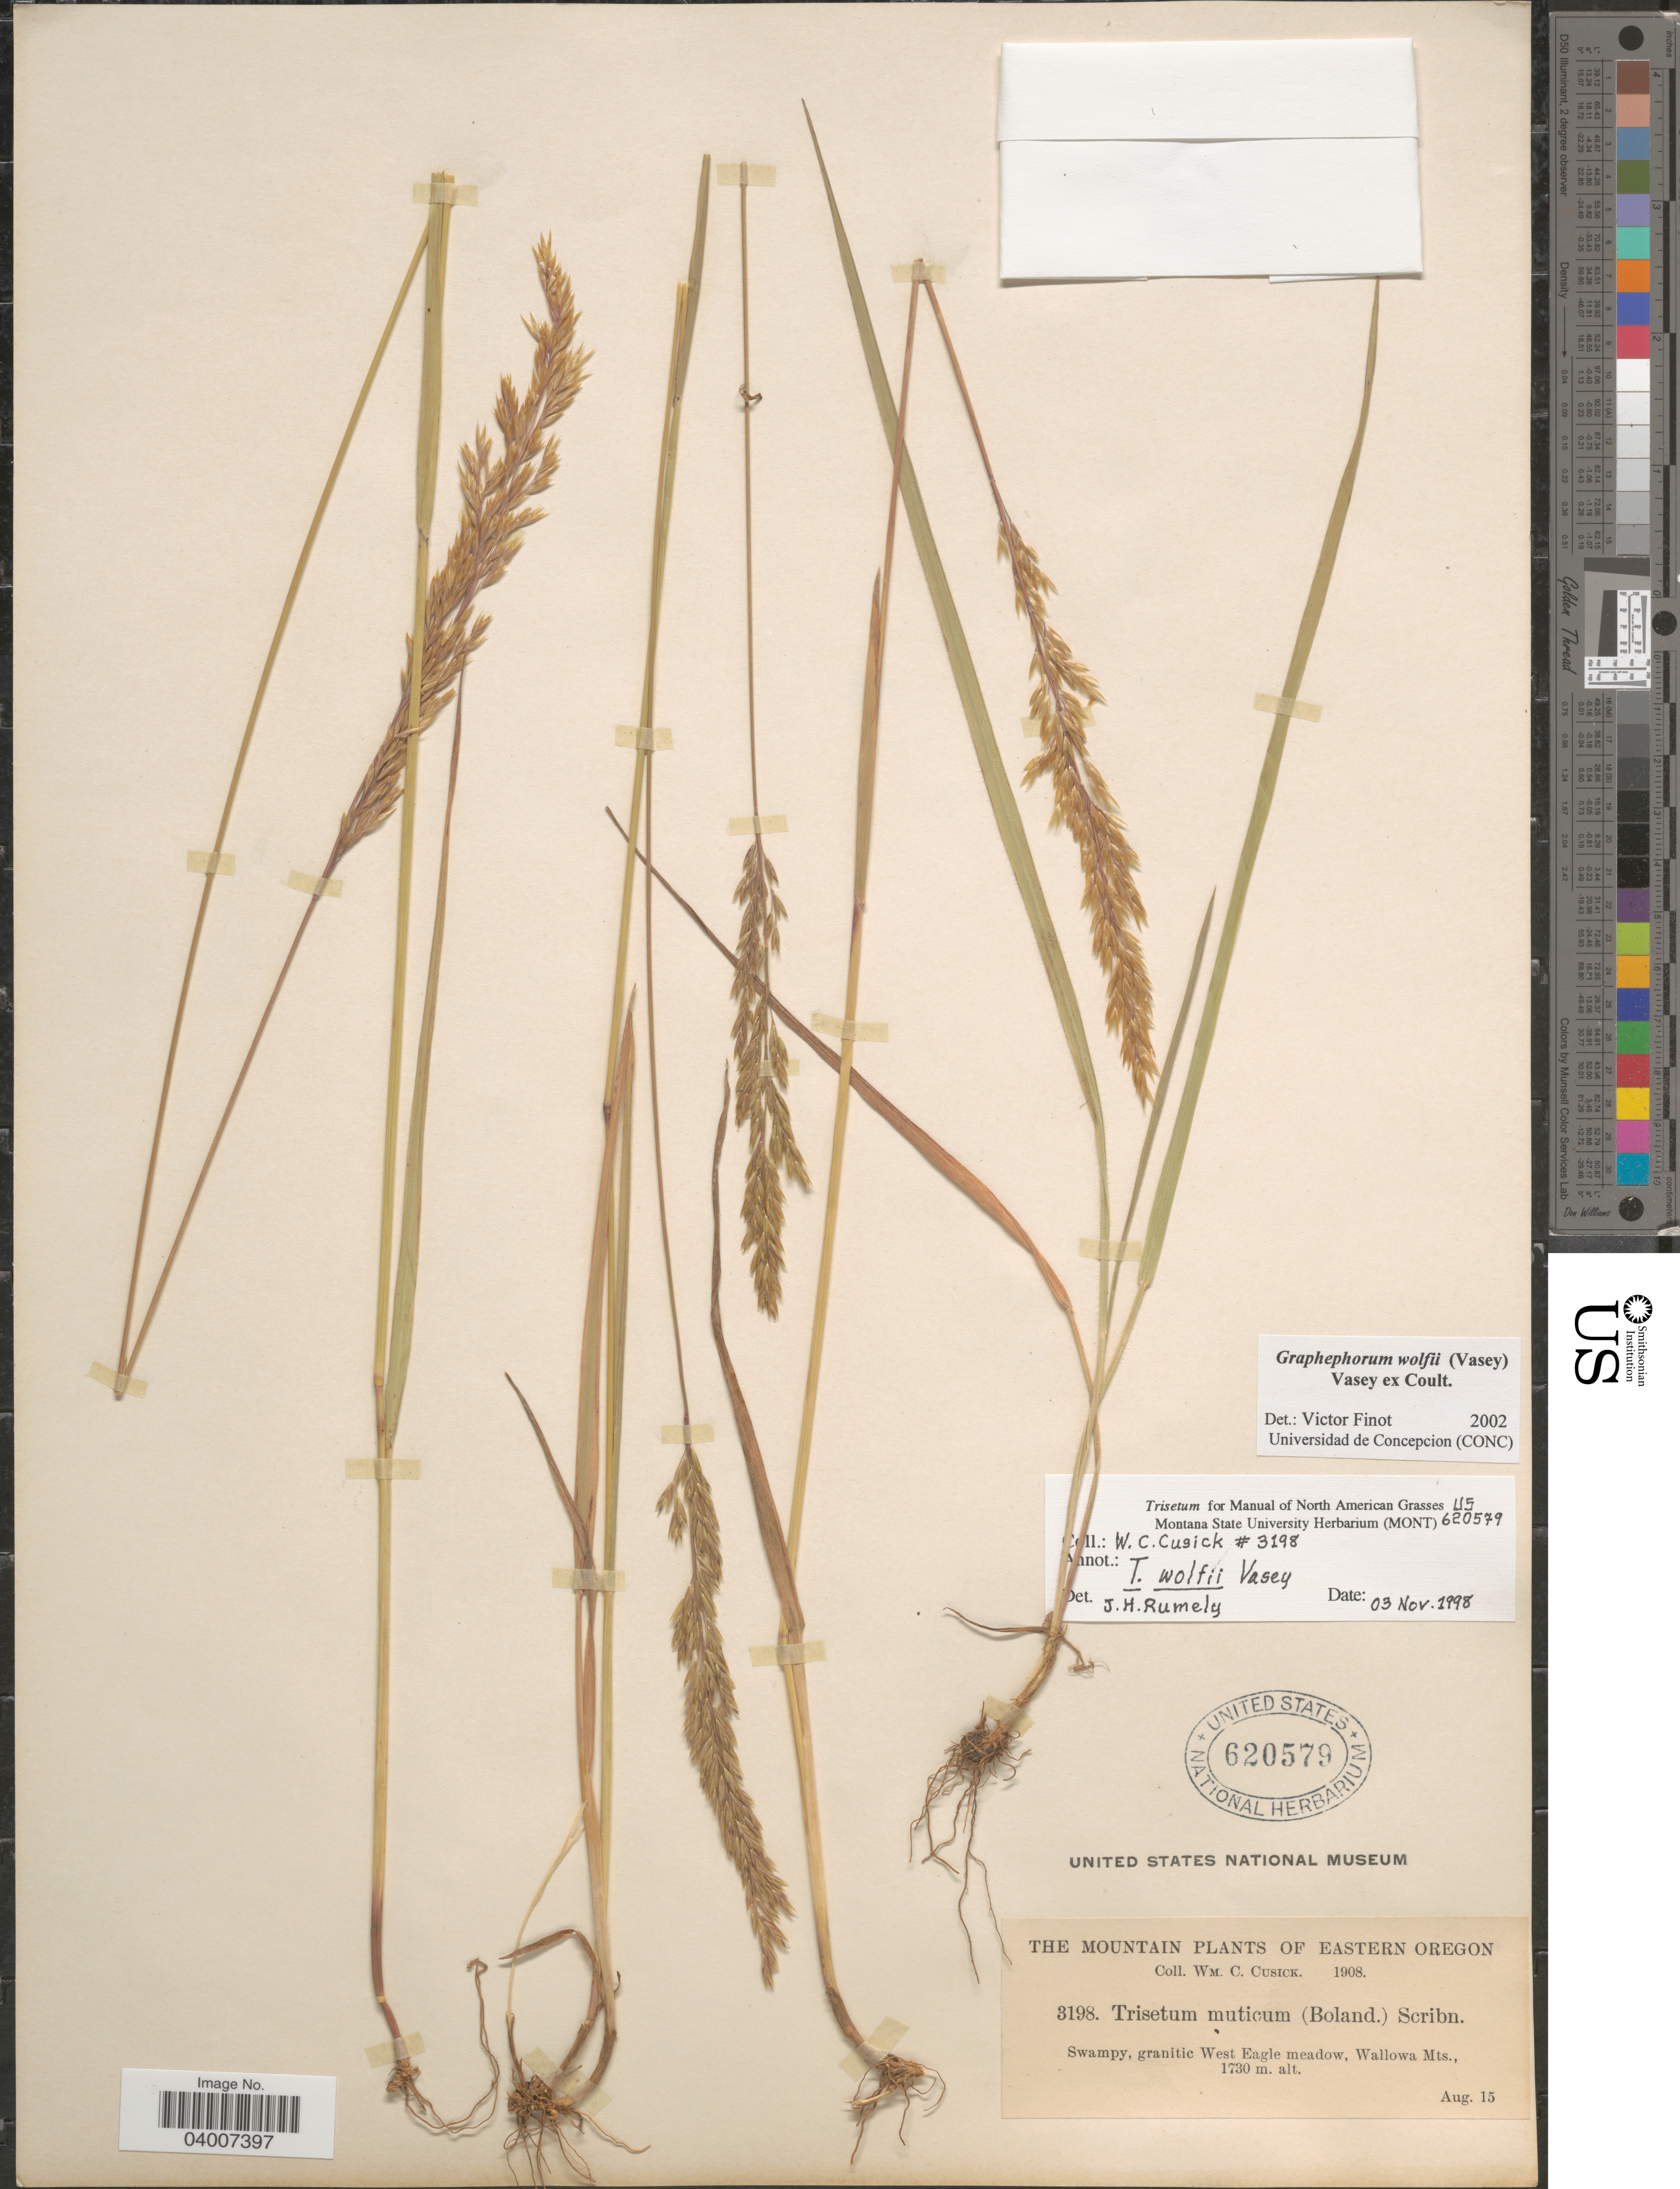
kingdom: Plantae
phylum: Tracheophyta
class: Liliopsida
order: Poales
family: Poaceae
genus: Graphephorum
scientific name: Graphephorum wolfii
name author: (E. Fourn.) Vasey ex Coult.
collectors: W. C. Cusick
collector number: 3198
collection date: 1908-08-15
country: United States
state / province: Oregon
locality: Eastern Oregon. Swampy, granatic West Eagle meadow, Wallowa Mts.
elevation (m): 1730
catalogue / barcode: US 620579